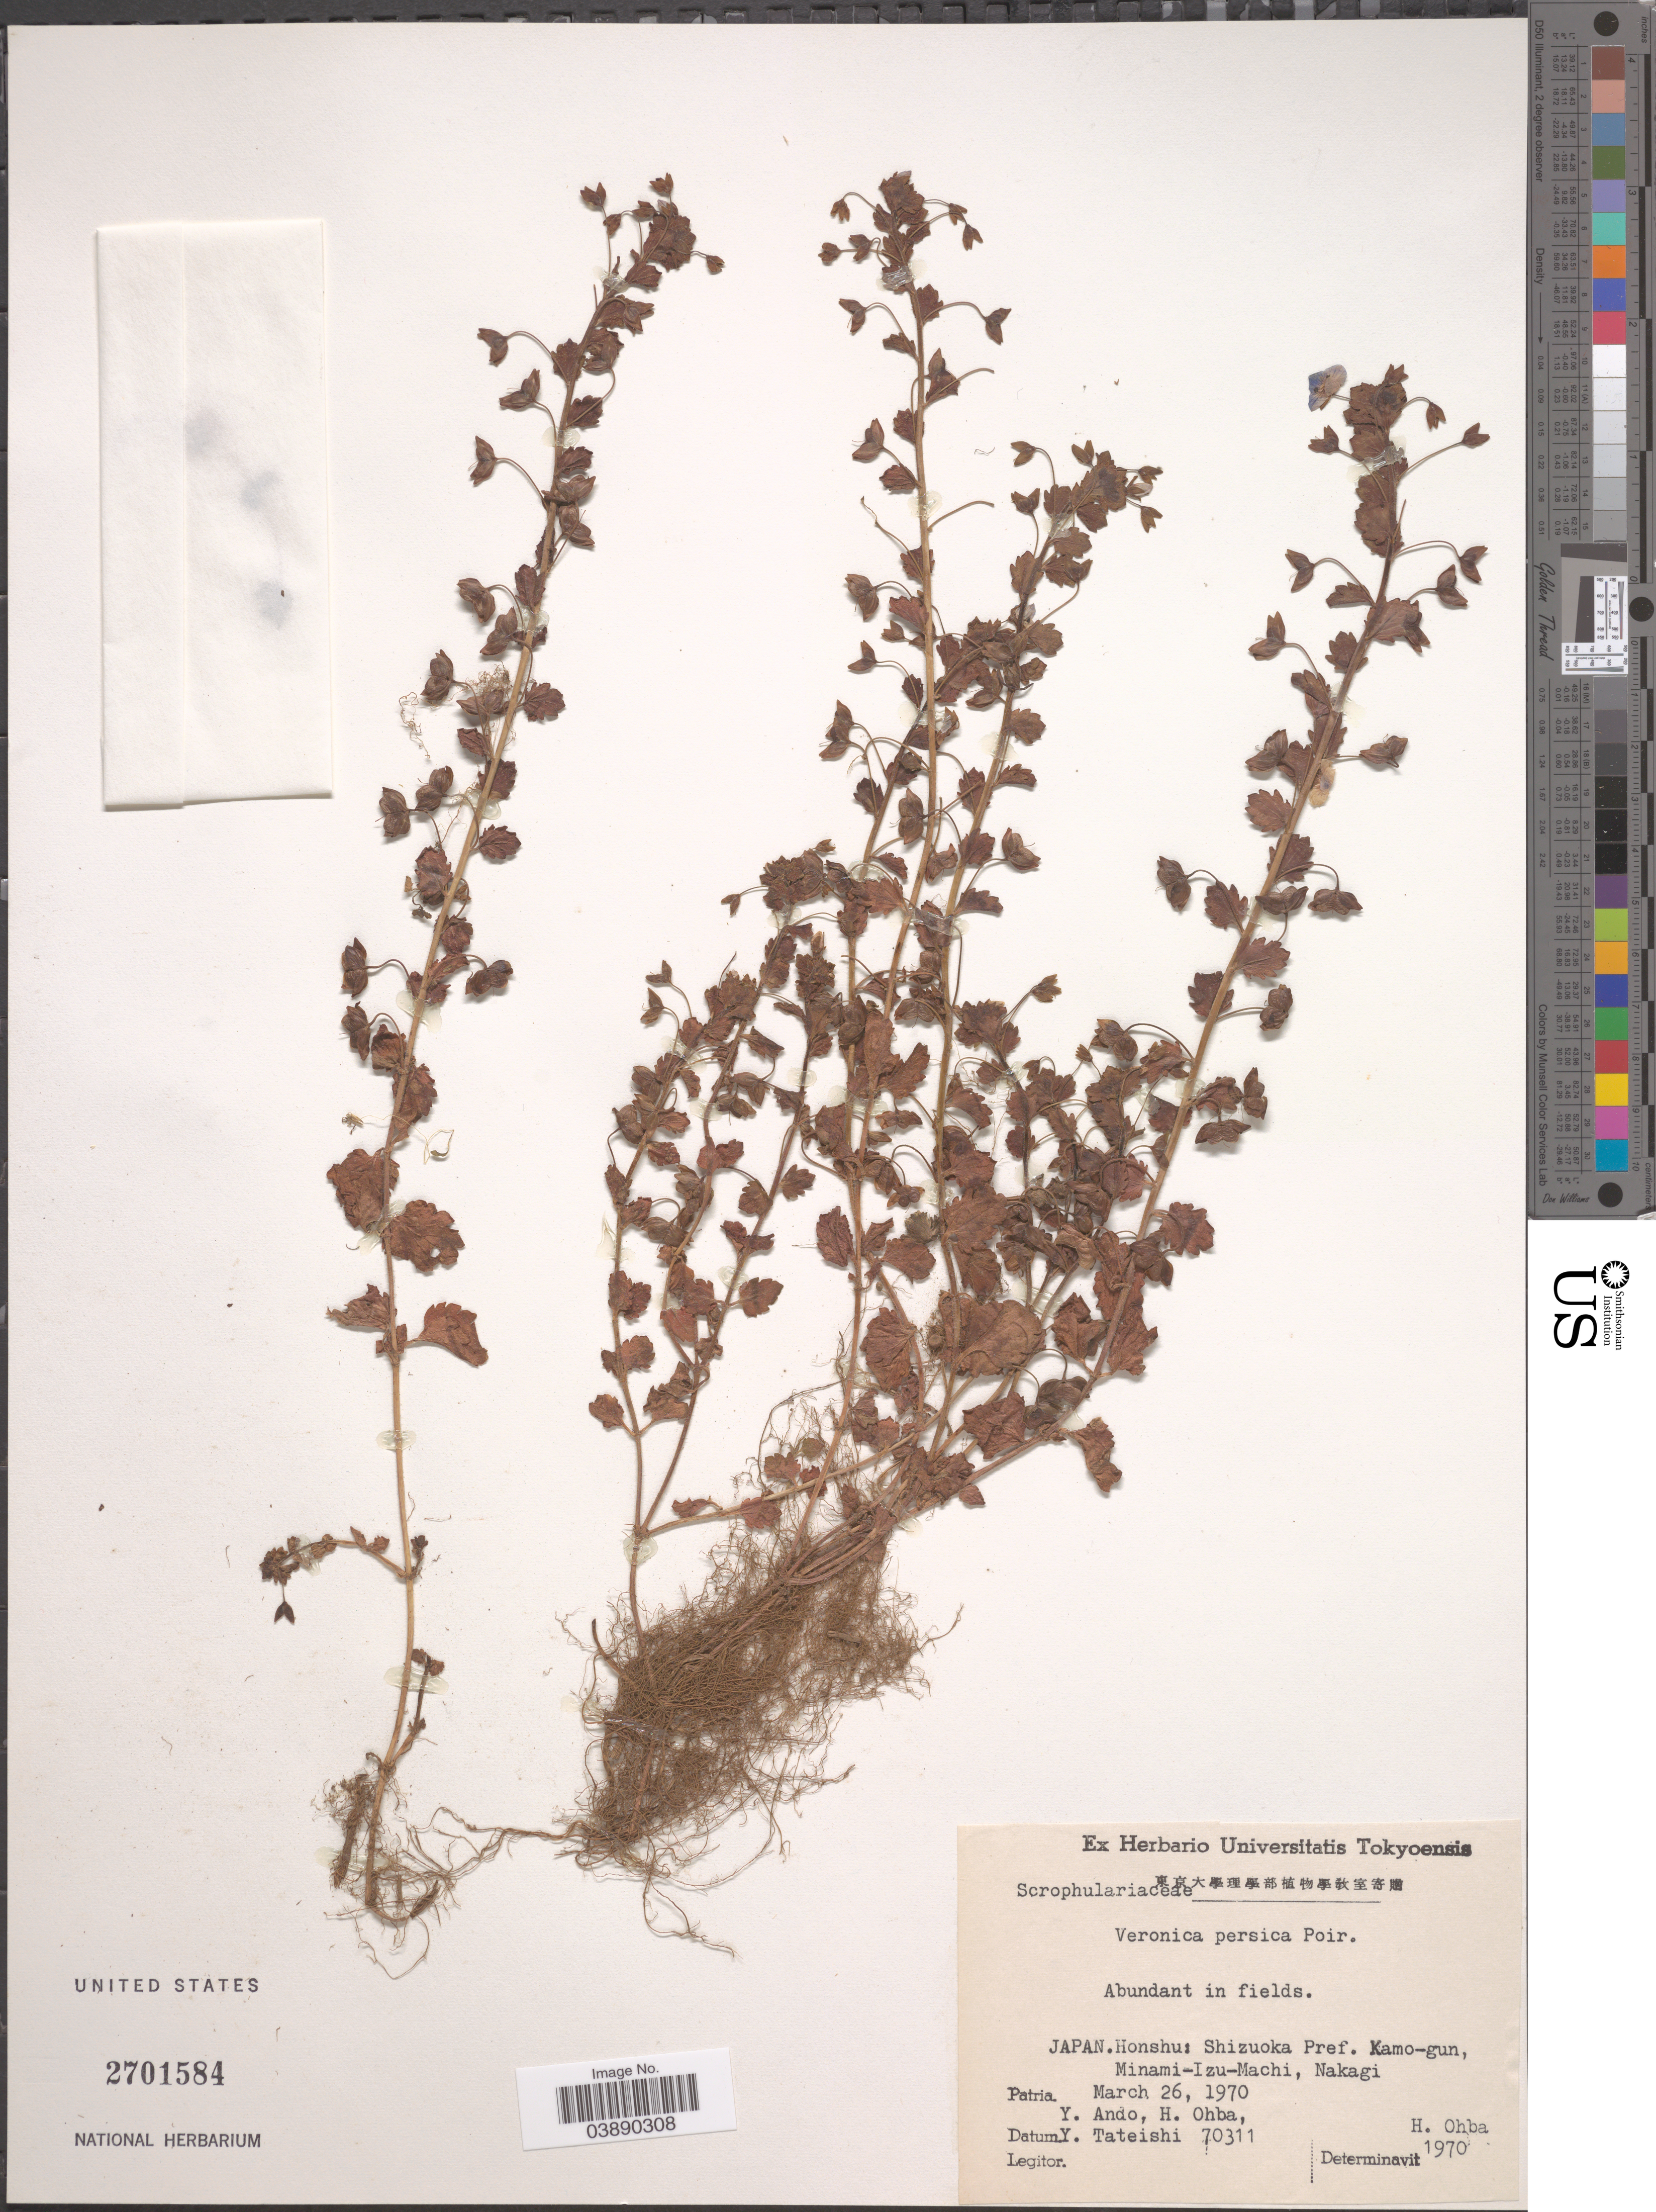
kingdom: Plantae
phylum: Tracheophyta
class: Magnoliopsida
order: Lamiales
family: Plantaginaceae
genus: Veronica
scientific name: Veronica persica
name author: Poir.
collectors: Y. Ando, H. Ohba & Y. Tateishi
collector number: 70311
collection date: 1970-03-26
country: Japan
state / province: Sizuoka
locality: Honshu: Shizuoka Pref. Kamo-gun, Minami-Izu-Machi, Nakagi.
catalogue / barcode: US 2701584